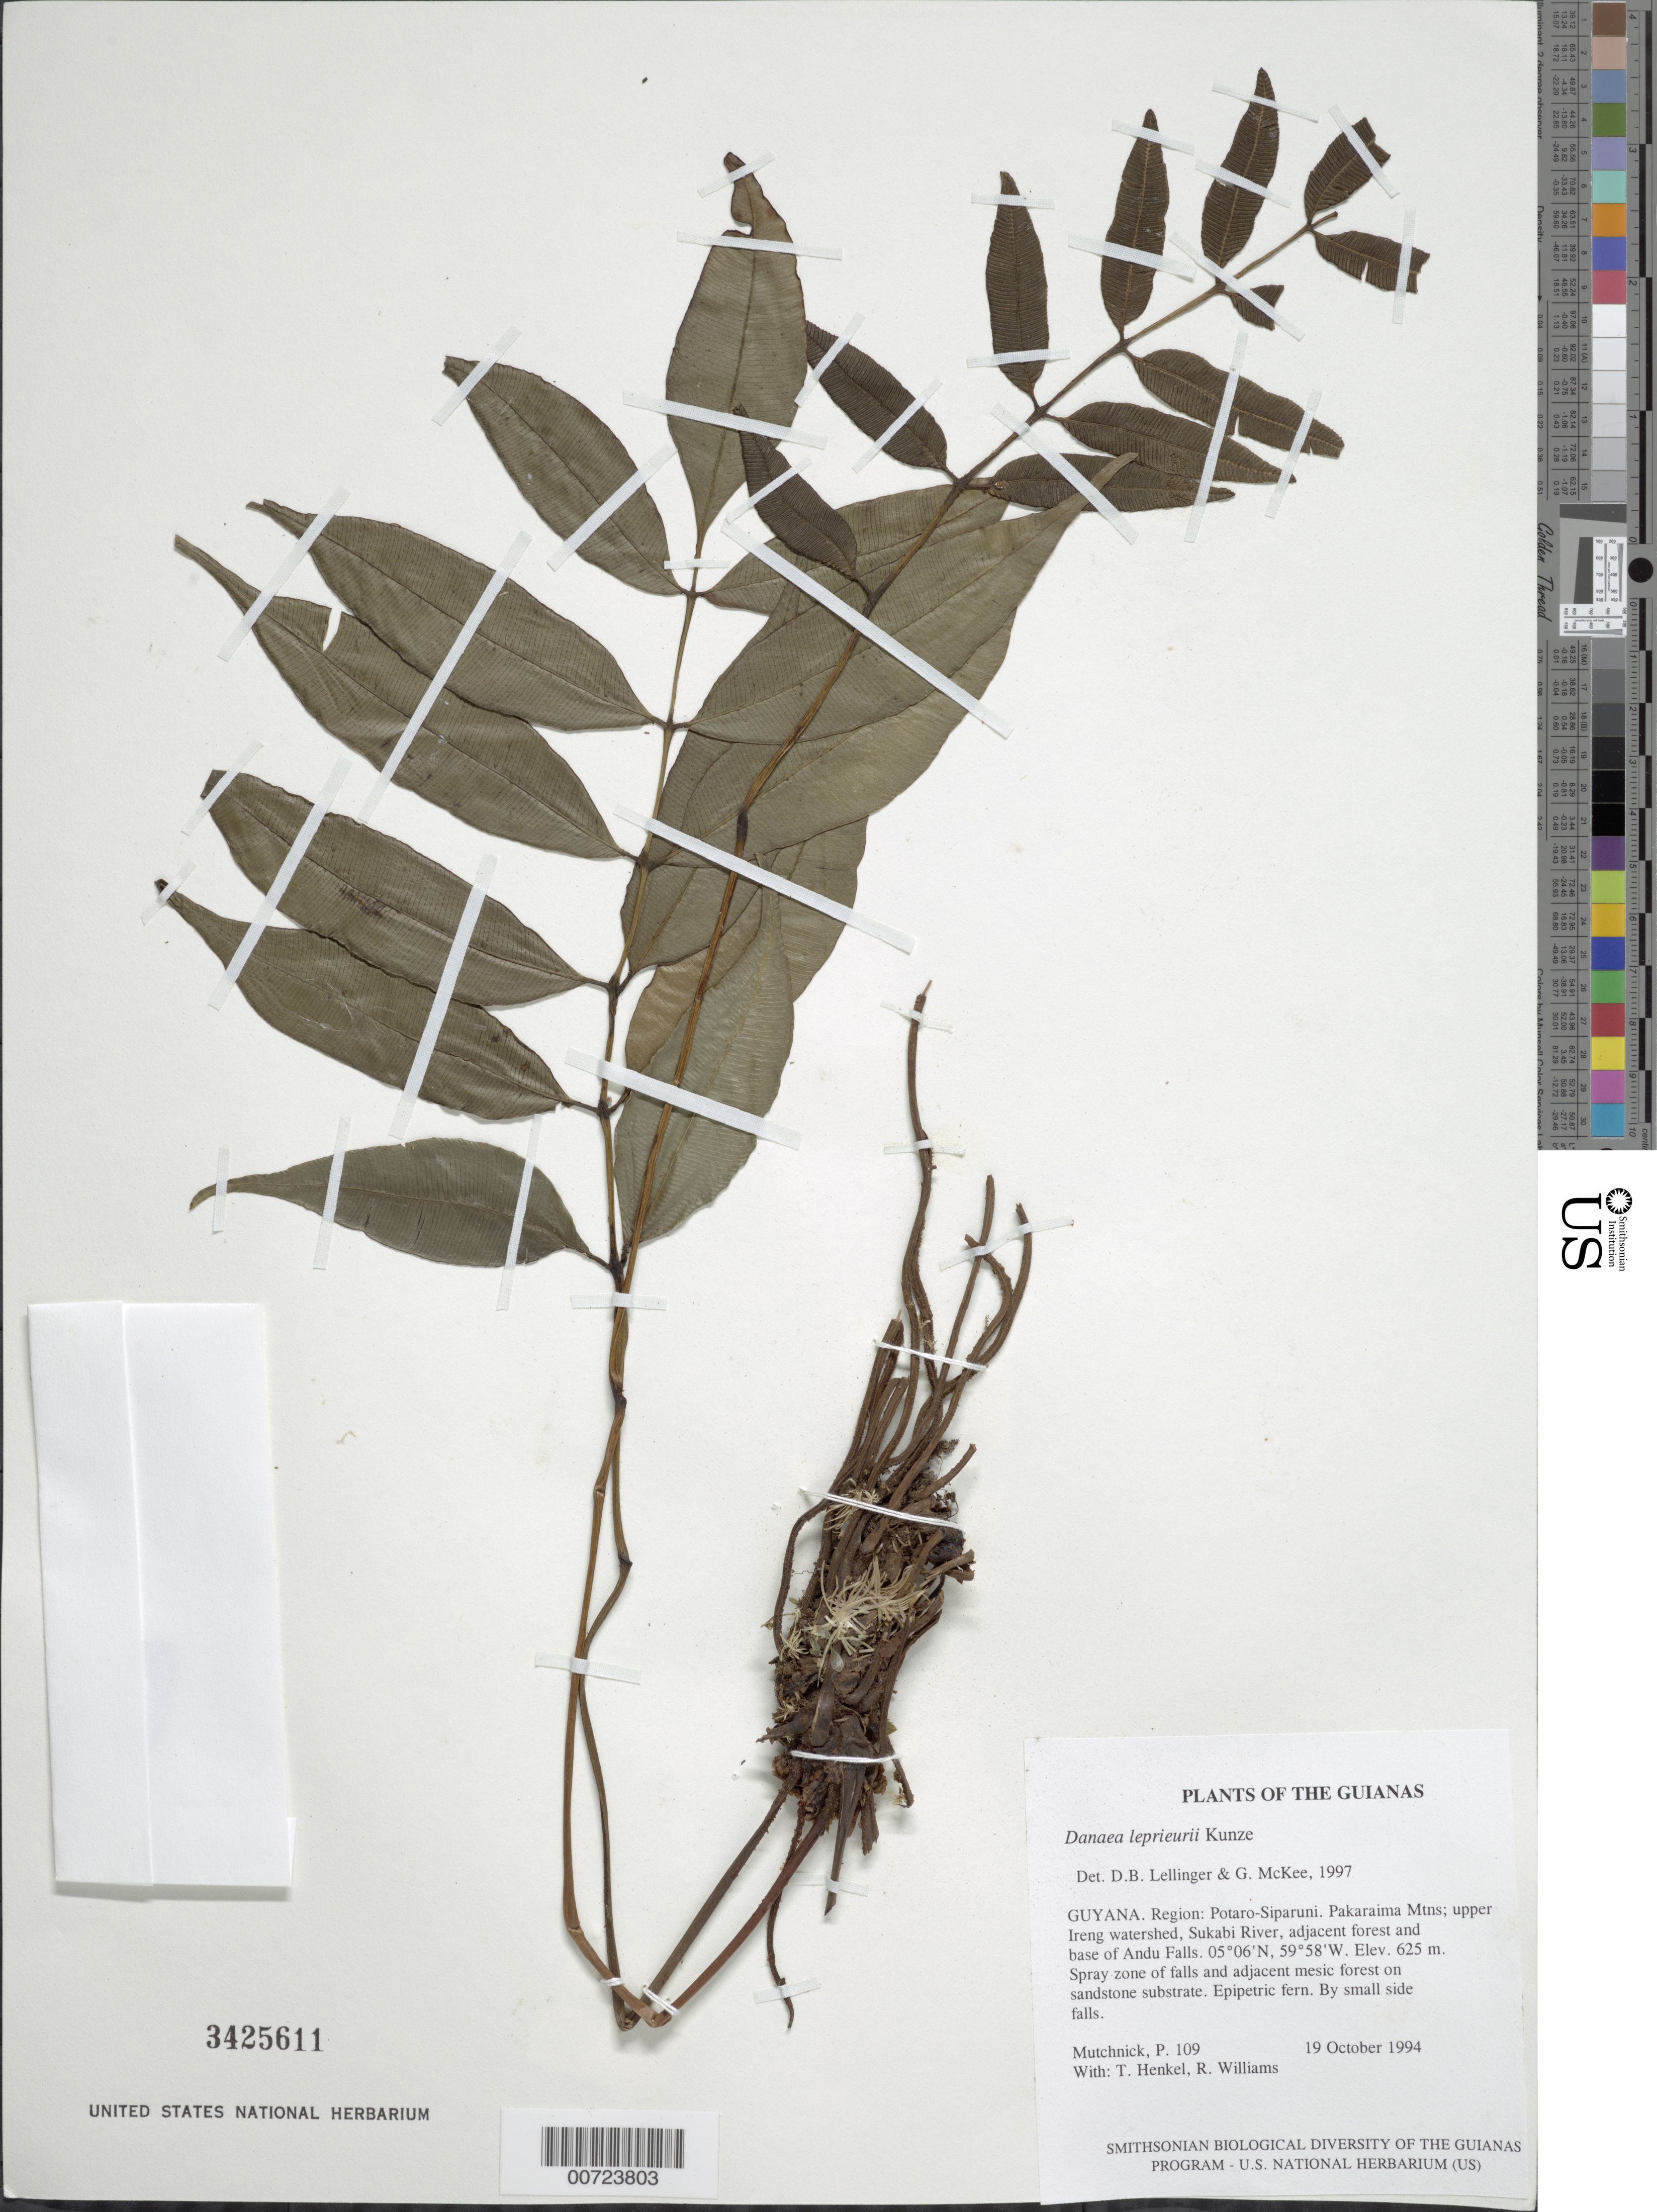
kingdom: Plantae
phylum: Tracheophyta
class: Polypodiopsida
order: Marattiales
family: Marattiaceae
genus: Danaea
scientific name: Danaea nodosa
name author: (L.) Sm.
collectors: P. Mutchnick, T. Henkel & R. Williams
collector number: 109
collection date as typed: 19 October 1994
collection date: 1994-10-19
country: Guyana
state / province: Potaro-Siparuni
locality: Pakaraima Mtns; upper Ireng watershed, Sukabi River, adjacent forest and base of Andu Falls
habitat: Spray zone of falls and adjacent mesic forest on sandstone substrate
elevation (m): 625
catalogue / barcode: US 3425611